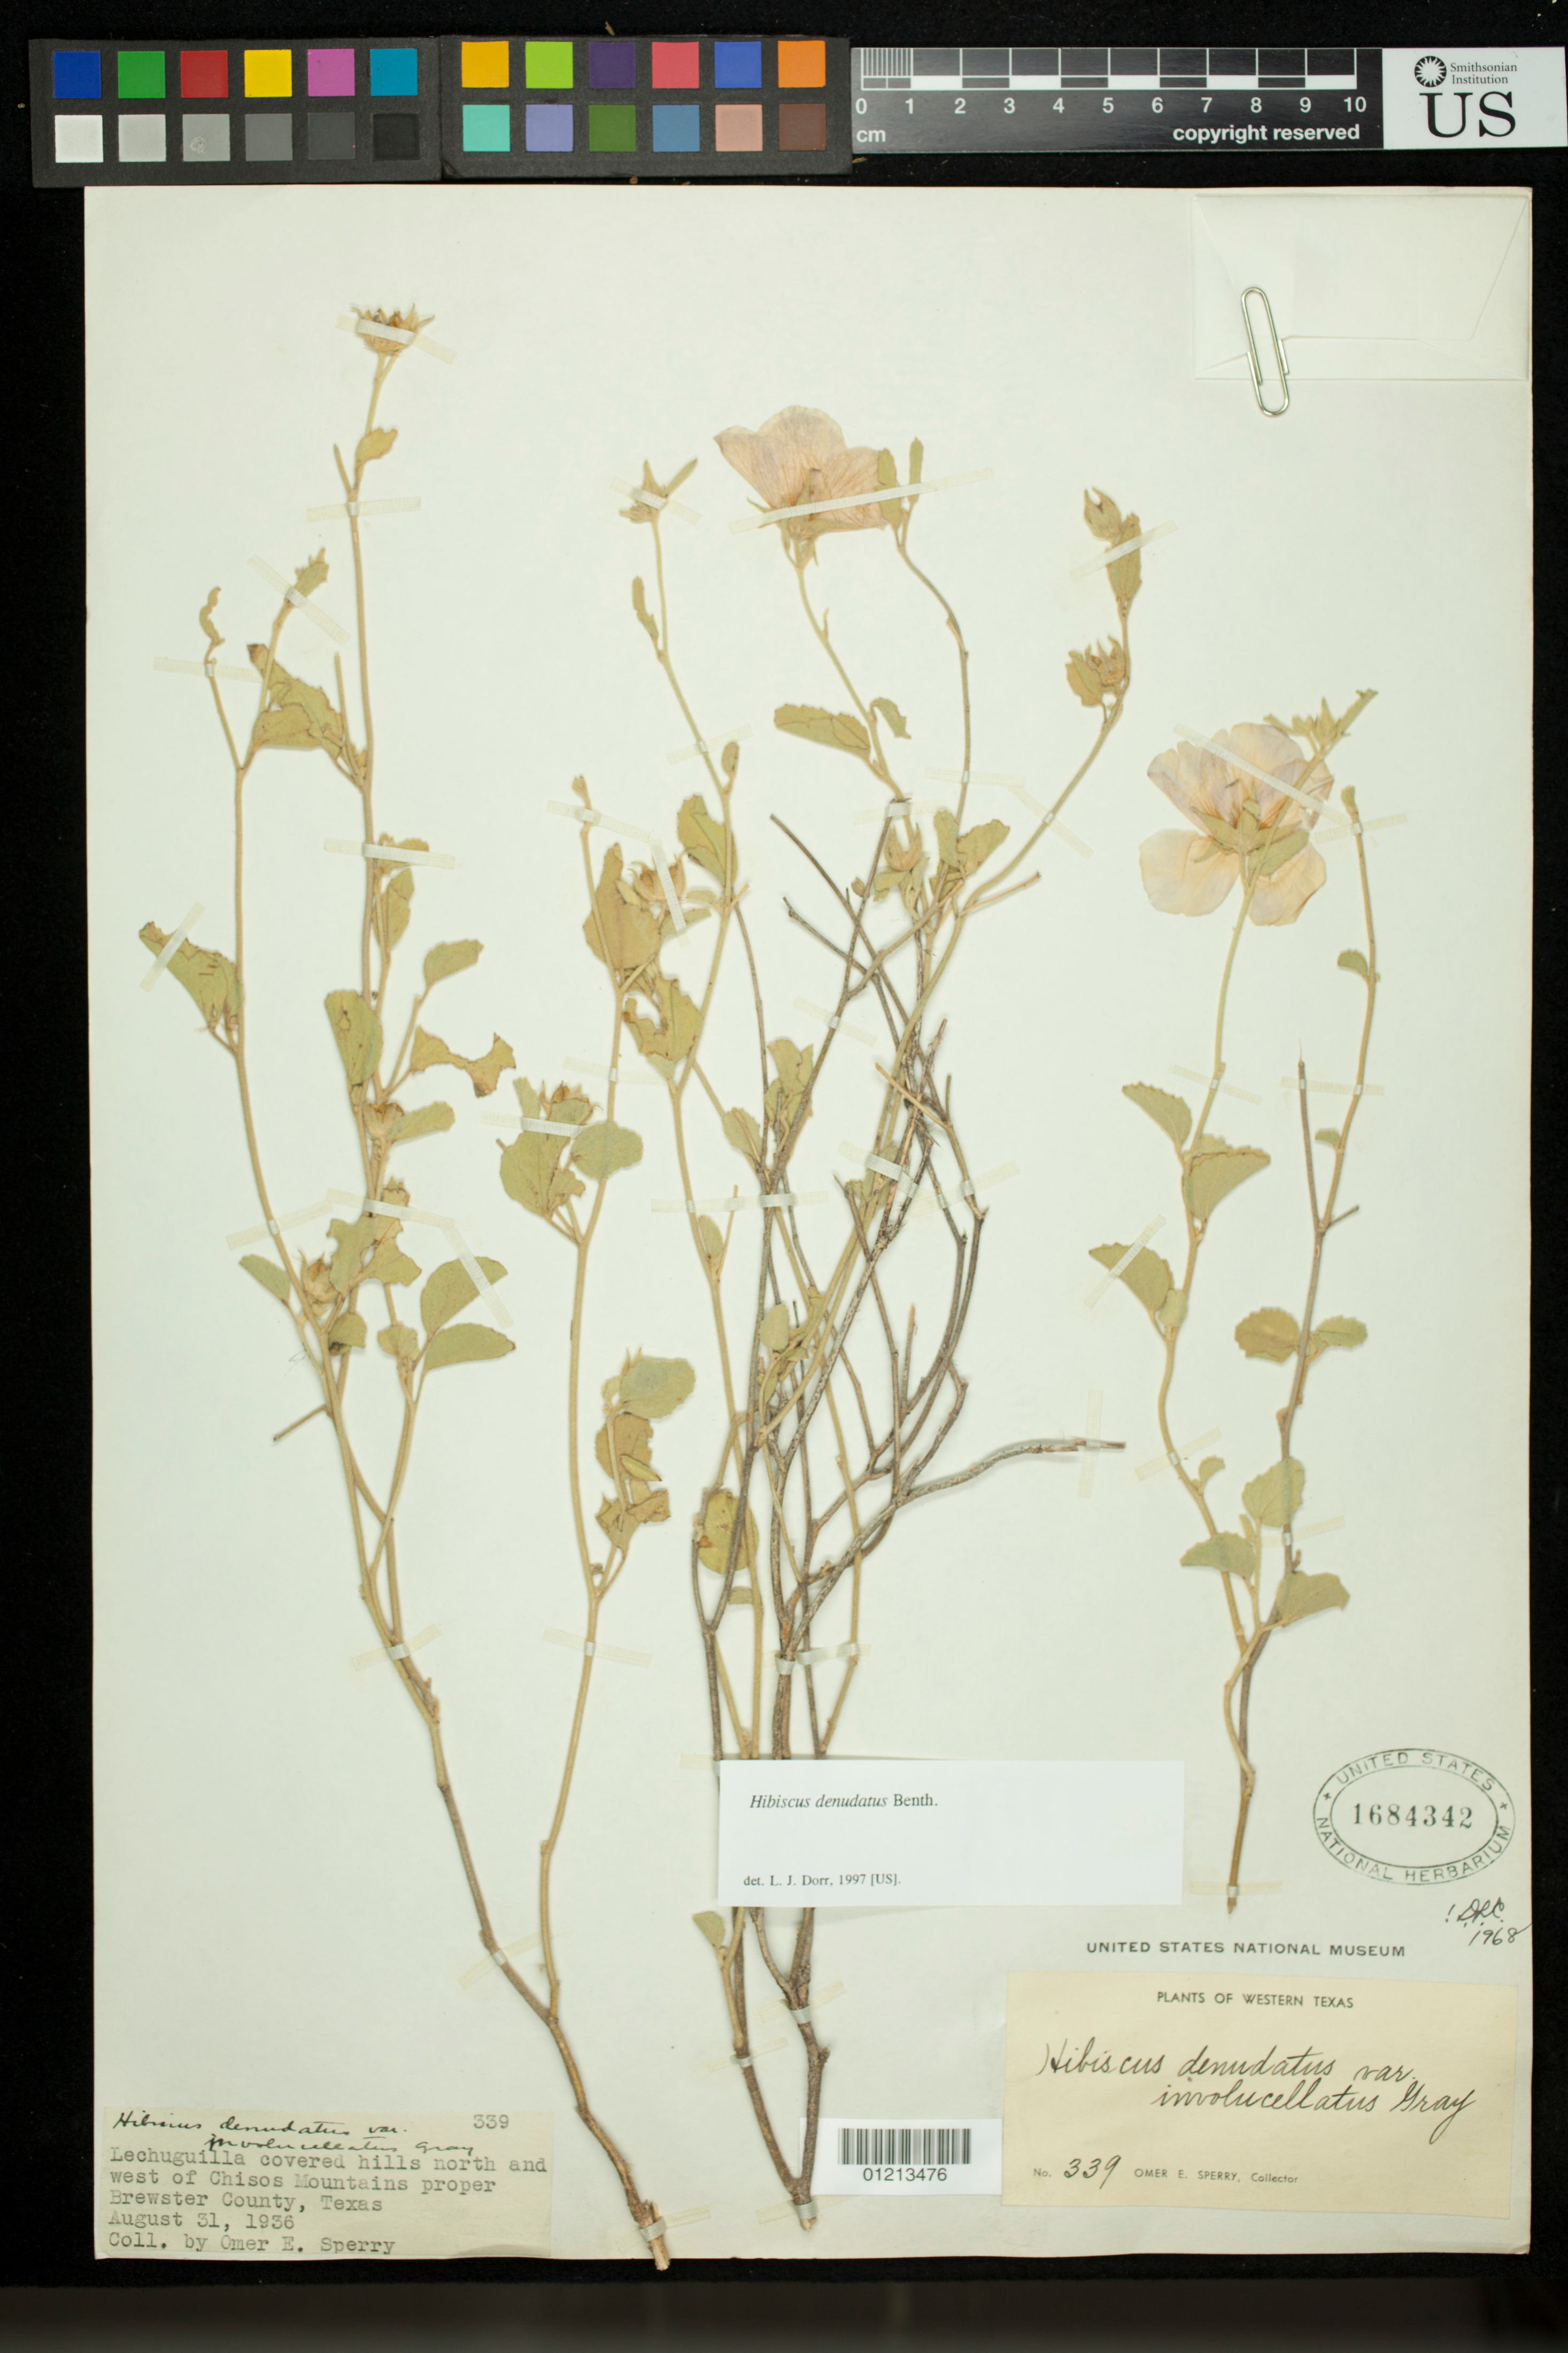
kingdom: Plantae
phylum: Tracheophyta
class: Magnoliopsida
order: Malvales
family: Malvaceae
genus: Hibiscus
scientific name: Hibiscus denudatus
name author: Benth.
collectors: O. E. Sperry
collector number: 339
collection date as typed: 31 Aug 1936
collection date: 1936-08-31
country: United States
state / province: Texas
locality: Lechuguilla covered hills north and west of Chisos Mountains proper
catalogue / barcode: US 1684342